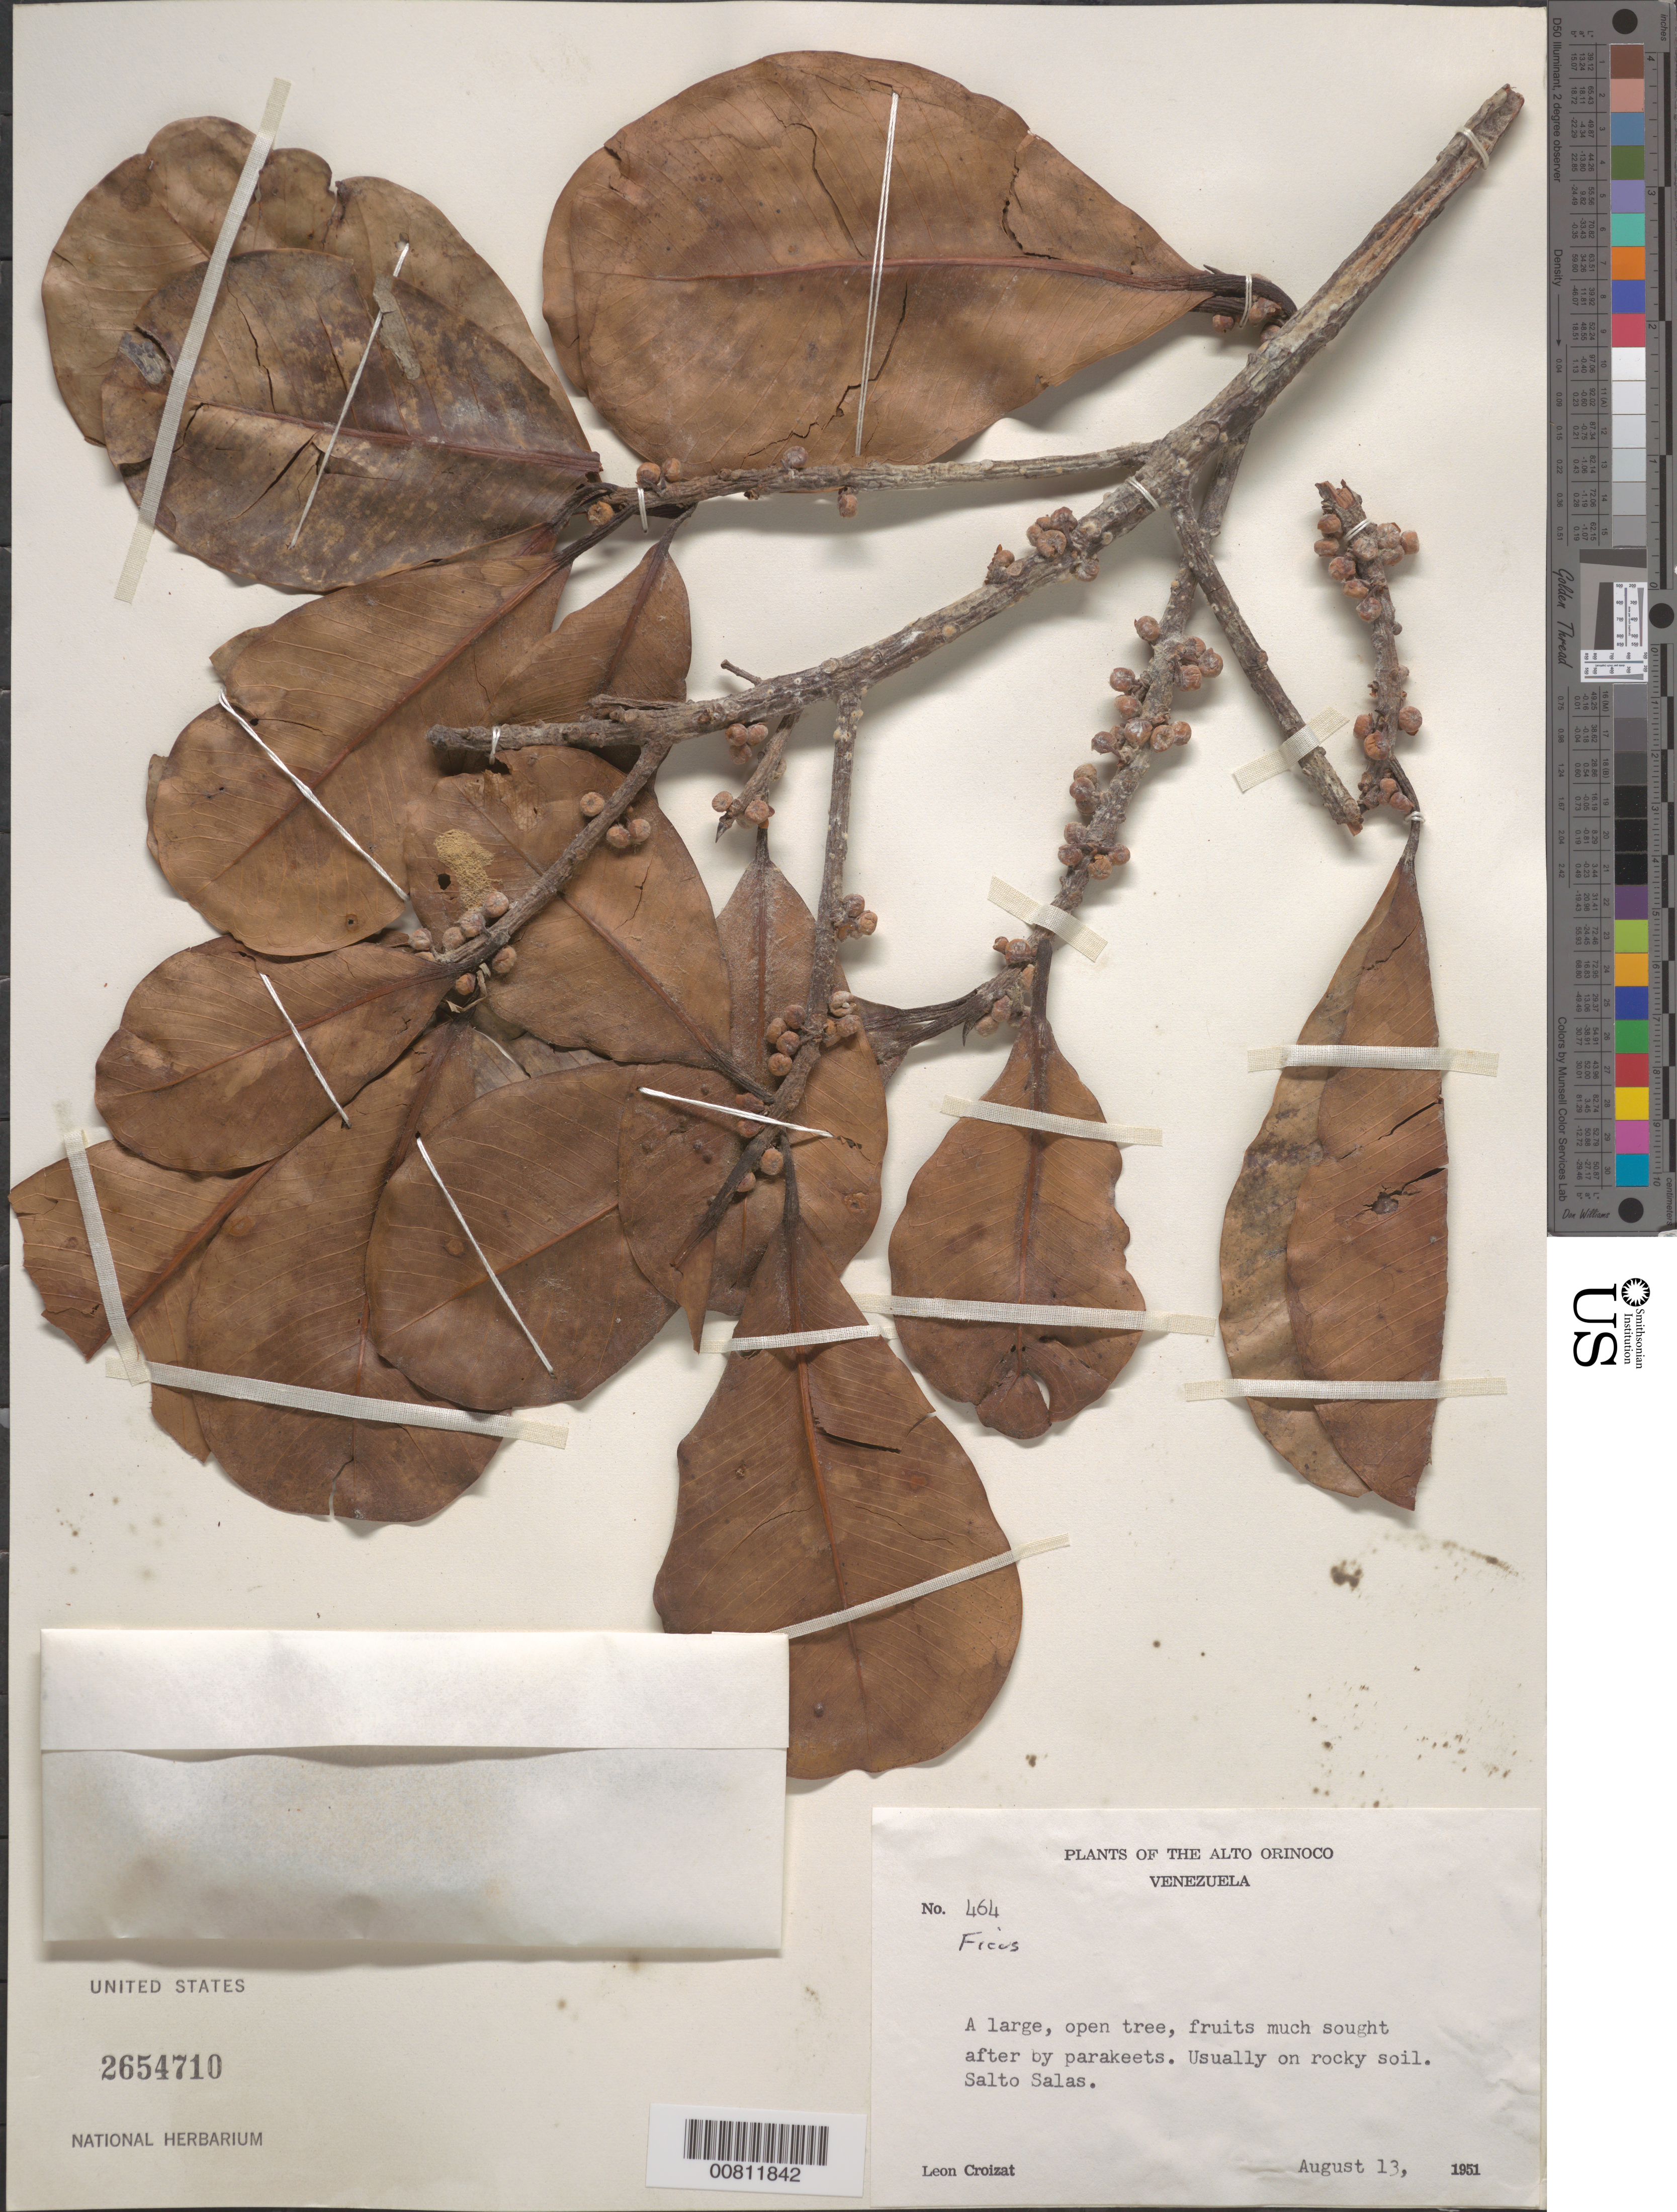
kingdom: Plantae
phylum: Tracheophyta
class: Magnoliopsida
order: Rosales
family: Moraceae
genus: Ficus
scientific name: Ficus guianensis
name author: Desv. ex Ham.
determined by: Mitidieri, Nicole, (WIS), University of Wisconsin - Madison (UNITED STATES)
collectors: L. C. M. Croizat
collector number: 464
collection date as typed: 13-Aug-51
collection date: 1951-08-13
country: Venezuela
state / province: Amazonas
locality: Alto Orinoco, Salto Salas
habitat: Usually on rocky soil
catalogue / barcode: US 2654710